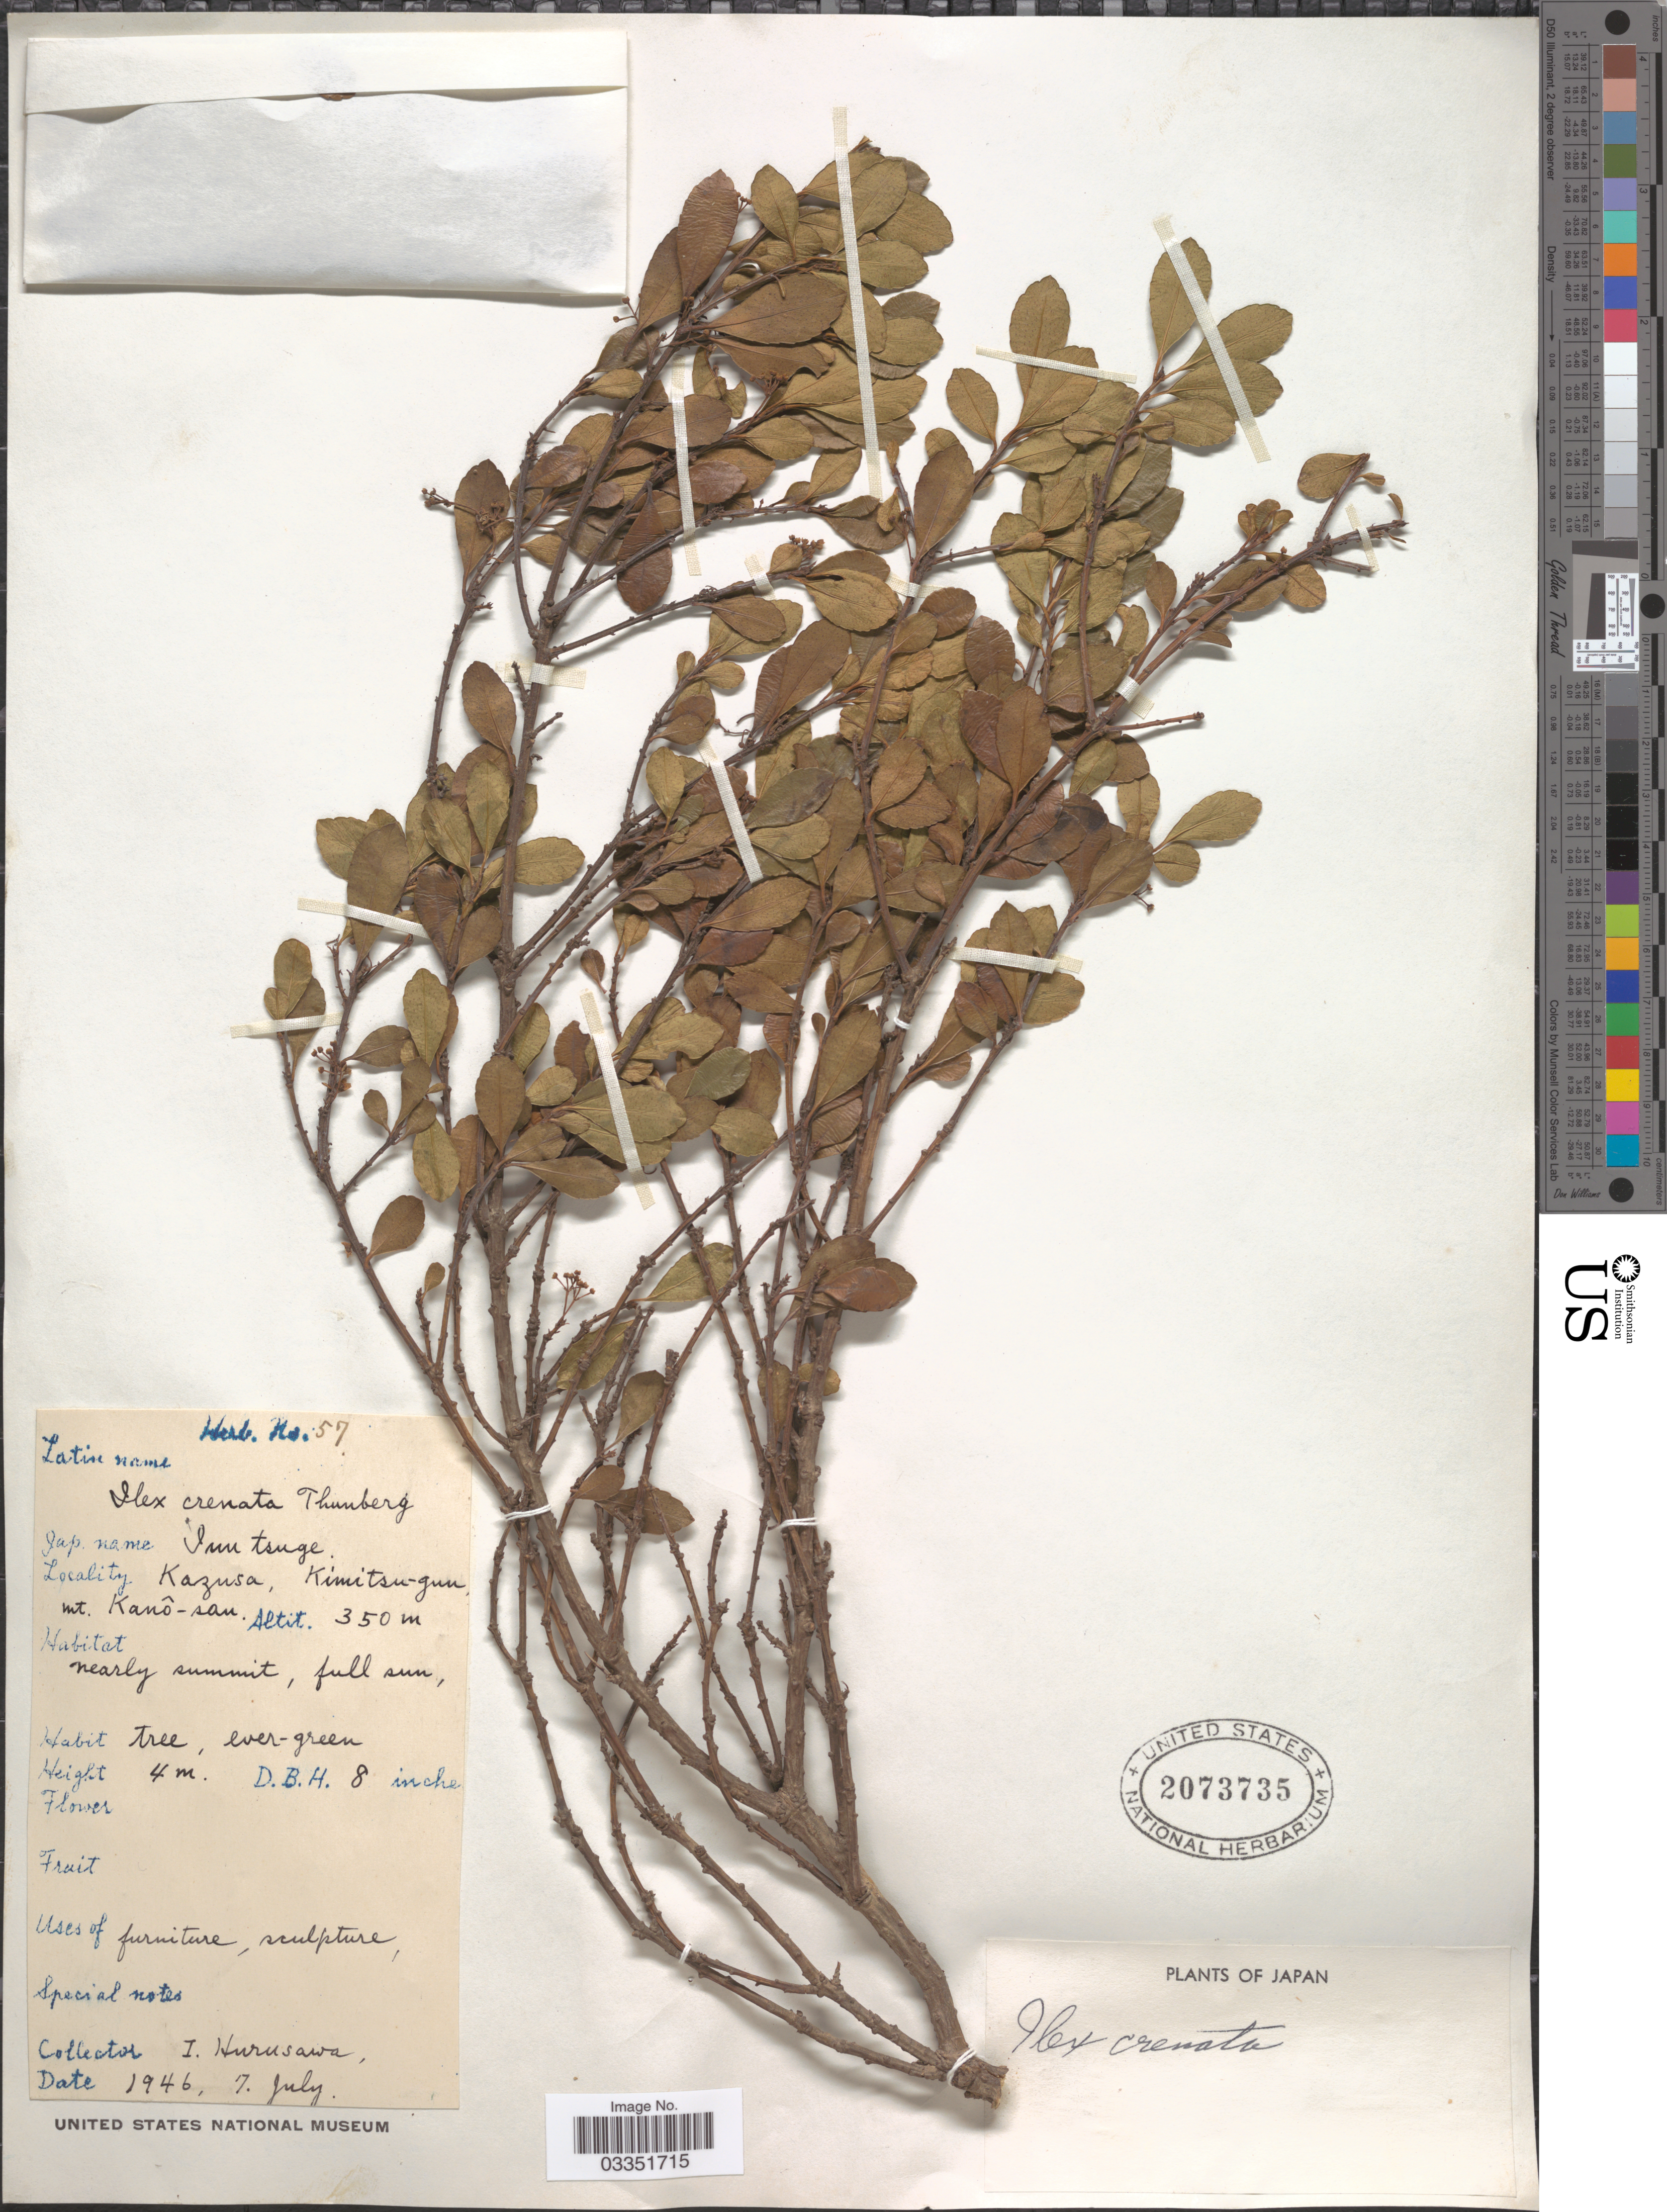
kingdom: Plantae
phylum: Tracheophyta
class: Magnoliopsida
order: Aquifoliales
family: Aquifoliaceae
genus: Ilex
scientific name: Ilex crenata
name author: Thunb.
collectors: I. Hurusawa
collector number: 57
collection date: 1946-07-07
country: Japan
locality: Kazusa, Kimitsu-gun mt. Kaño-san.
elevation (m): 350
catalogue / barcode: US 2073735